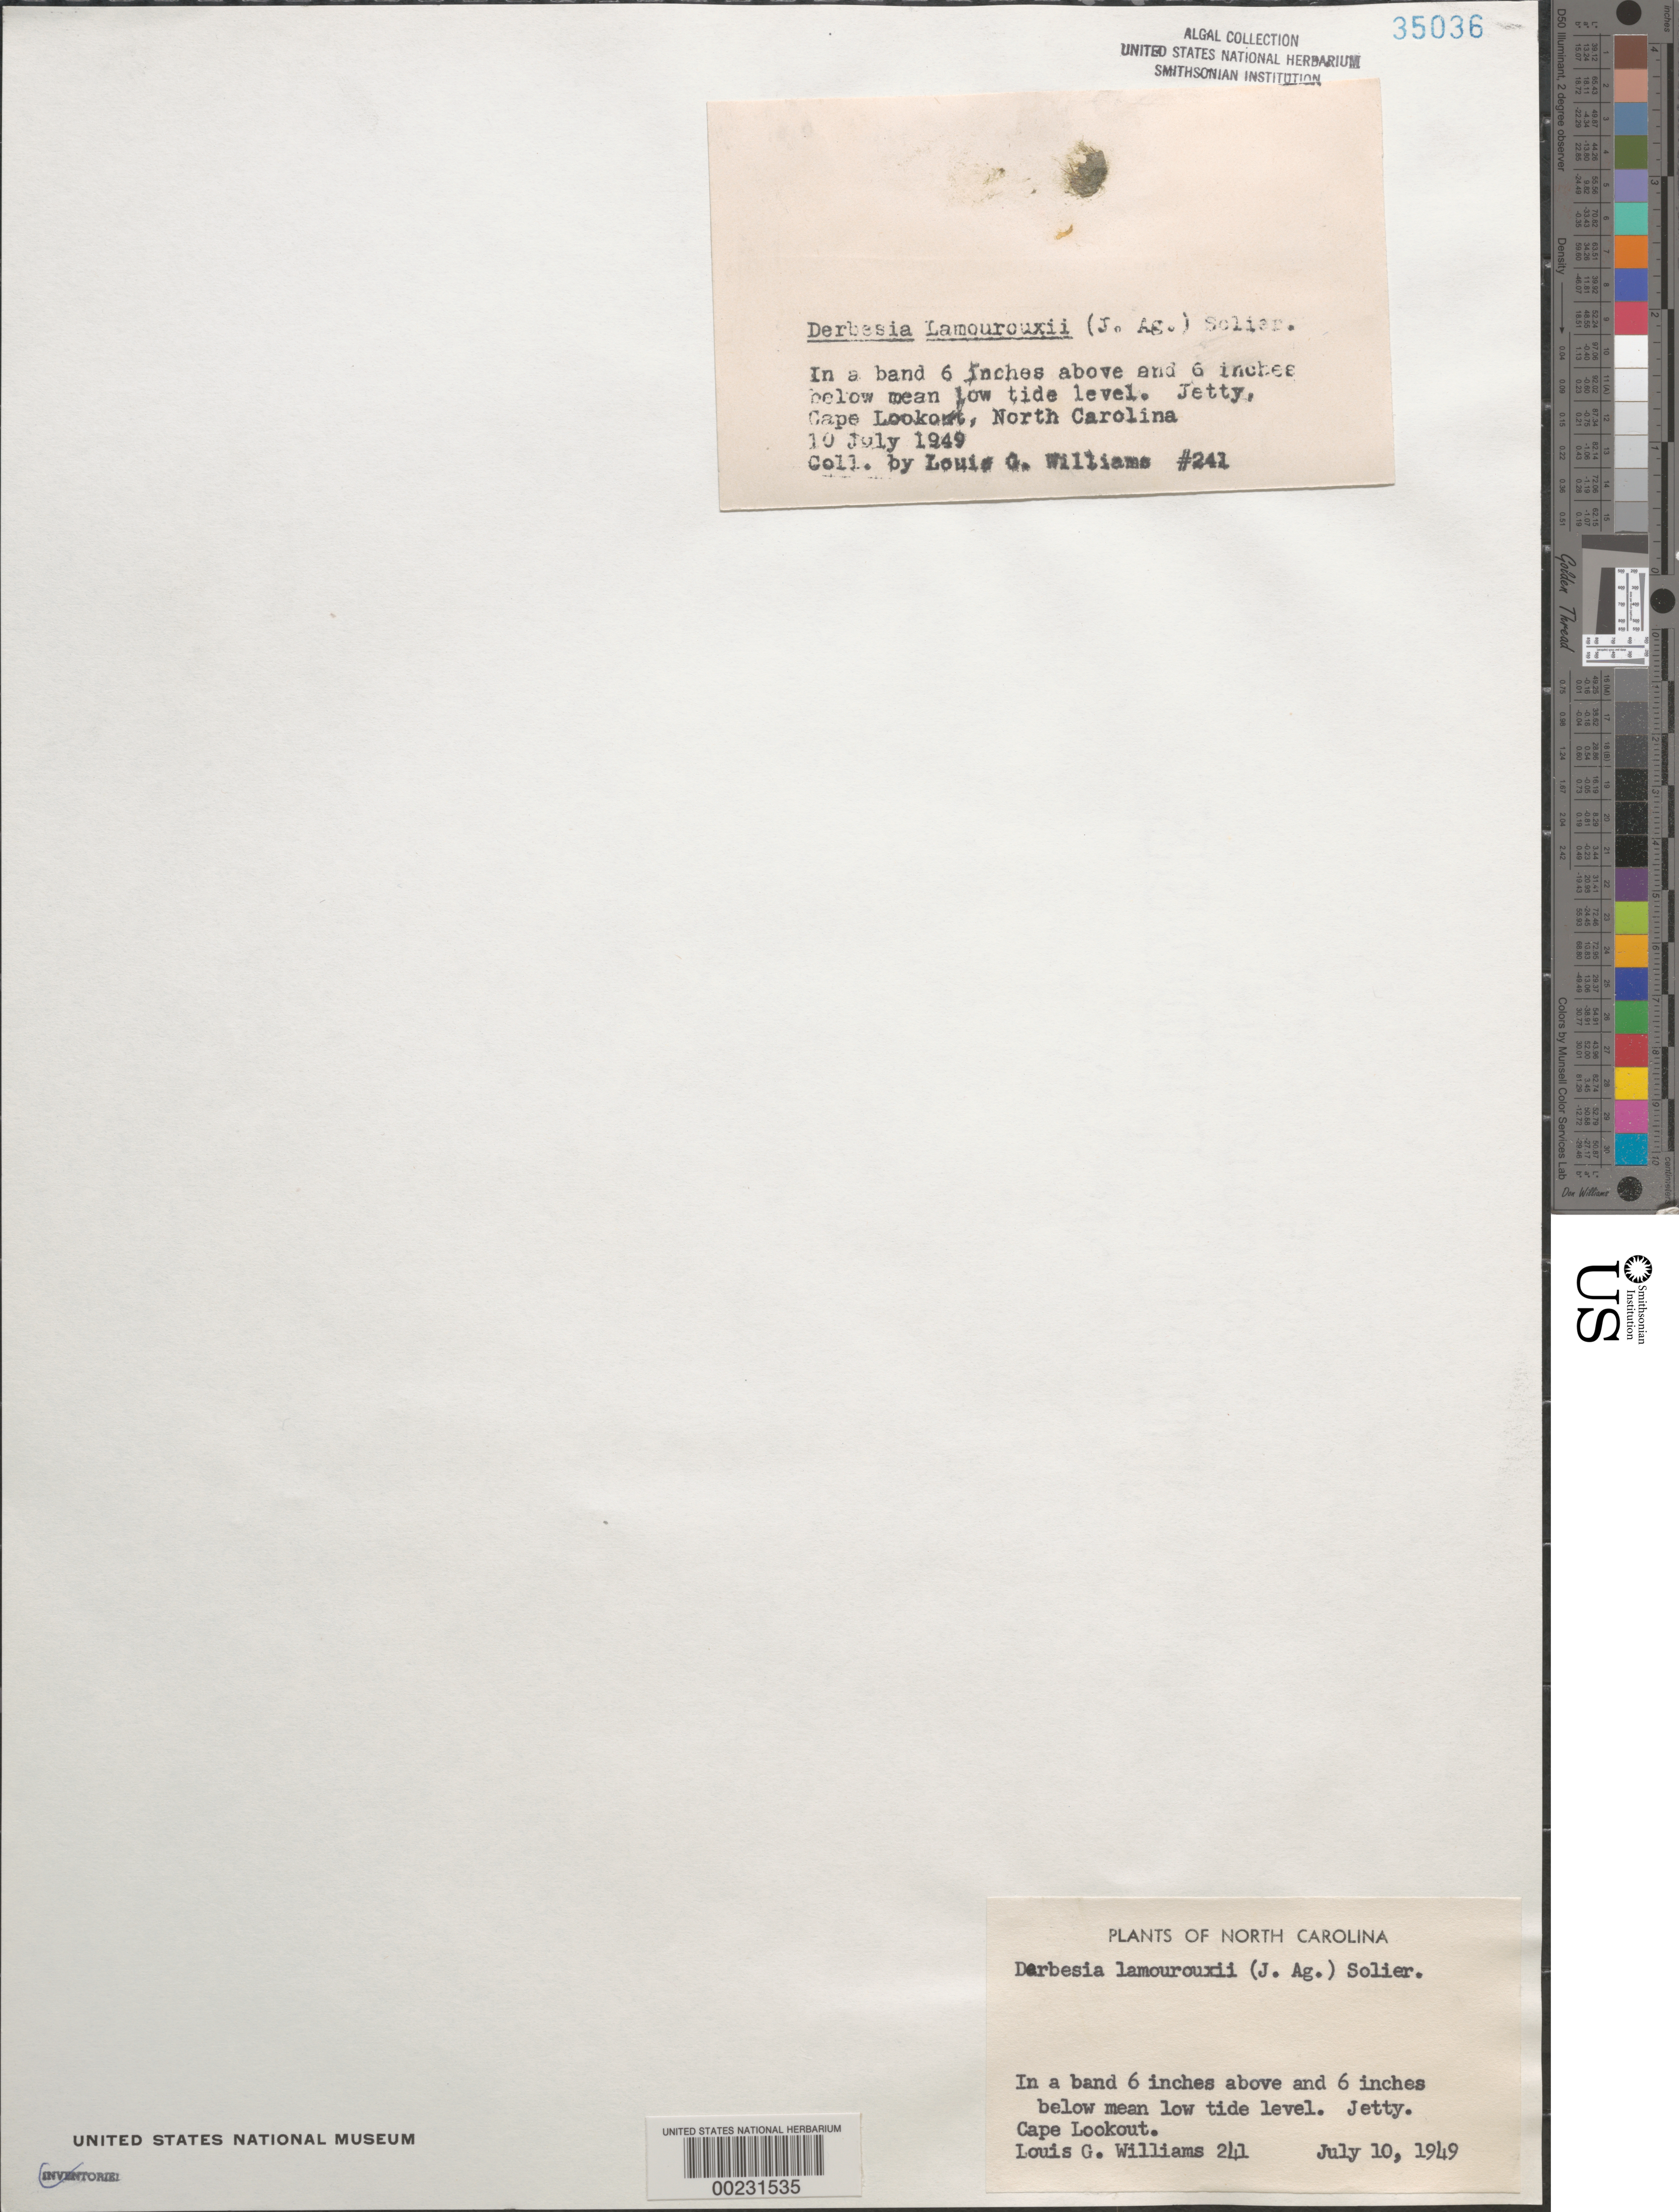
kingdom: Plantae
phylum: Chlorophyta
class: Ulvophyceae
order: Bryopsidales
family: Derbesiaceae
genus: Pedobesia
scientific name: Pedobesia simplex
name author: (Menegh. ex Kütz.) M.J. Wynne & Leliaert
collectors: L. G. Williams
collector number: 241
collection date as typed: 10 Jul 1949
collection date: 1949-07-10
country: United States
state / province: North Carolina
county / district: Carteret County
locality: Cape Lookout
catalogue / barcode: US 35036